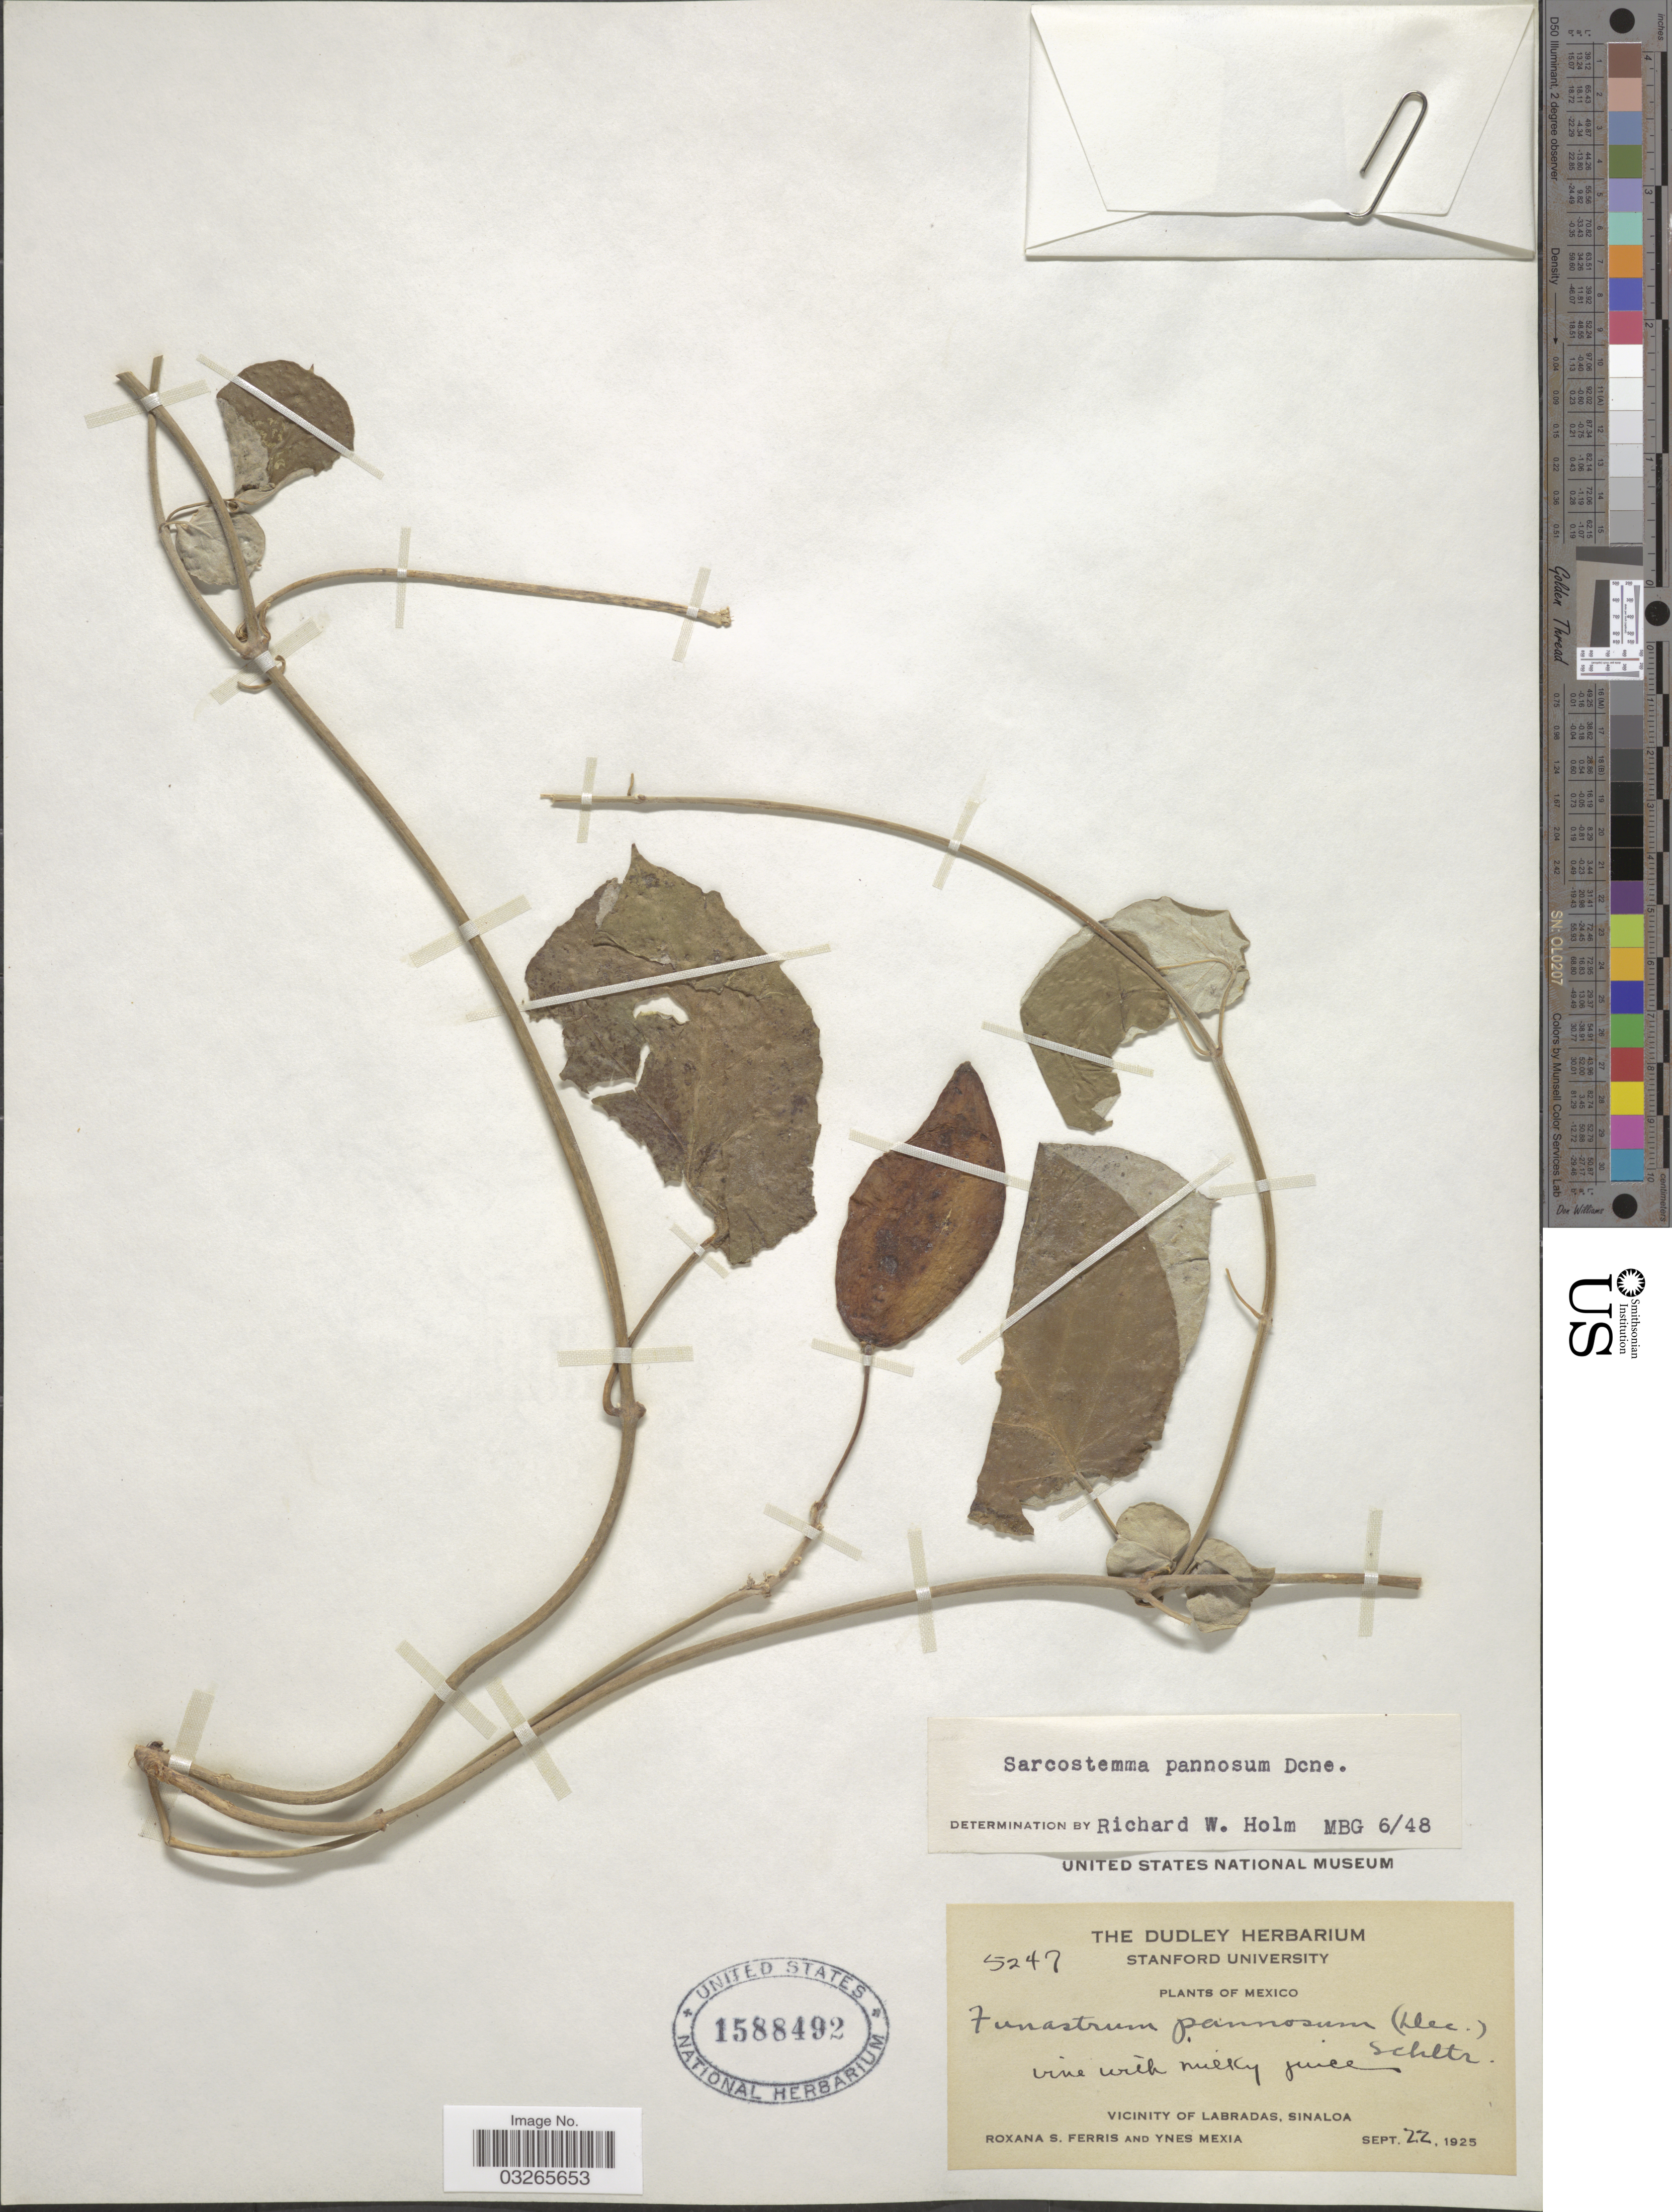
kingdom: Plantae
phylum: Tracheophyta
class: Magnoliopsida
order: Gentianales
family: Apocynaceae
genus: Sarcostemma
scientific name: Sarcostemma pannosum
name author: Decne.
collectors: R. S. Ferris & Y. Mexia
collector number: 5247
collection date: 1925-09-22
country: Mexico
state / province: Sinaloa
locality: Vicinity of Labradas, Sinaloa.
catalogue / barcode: US 1588492